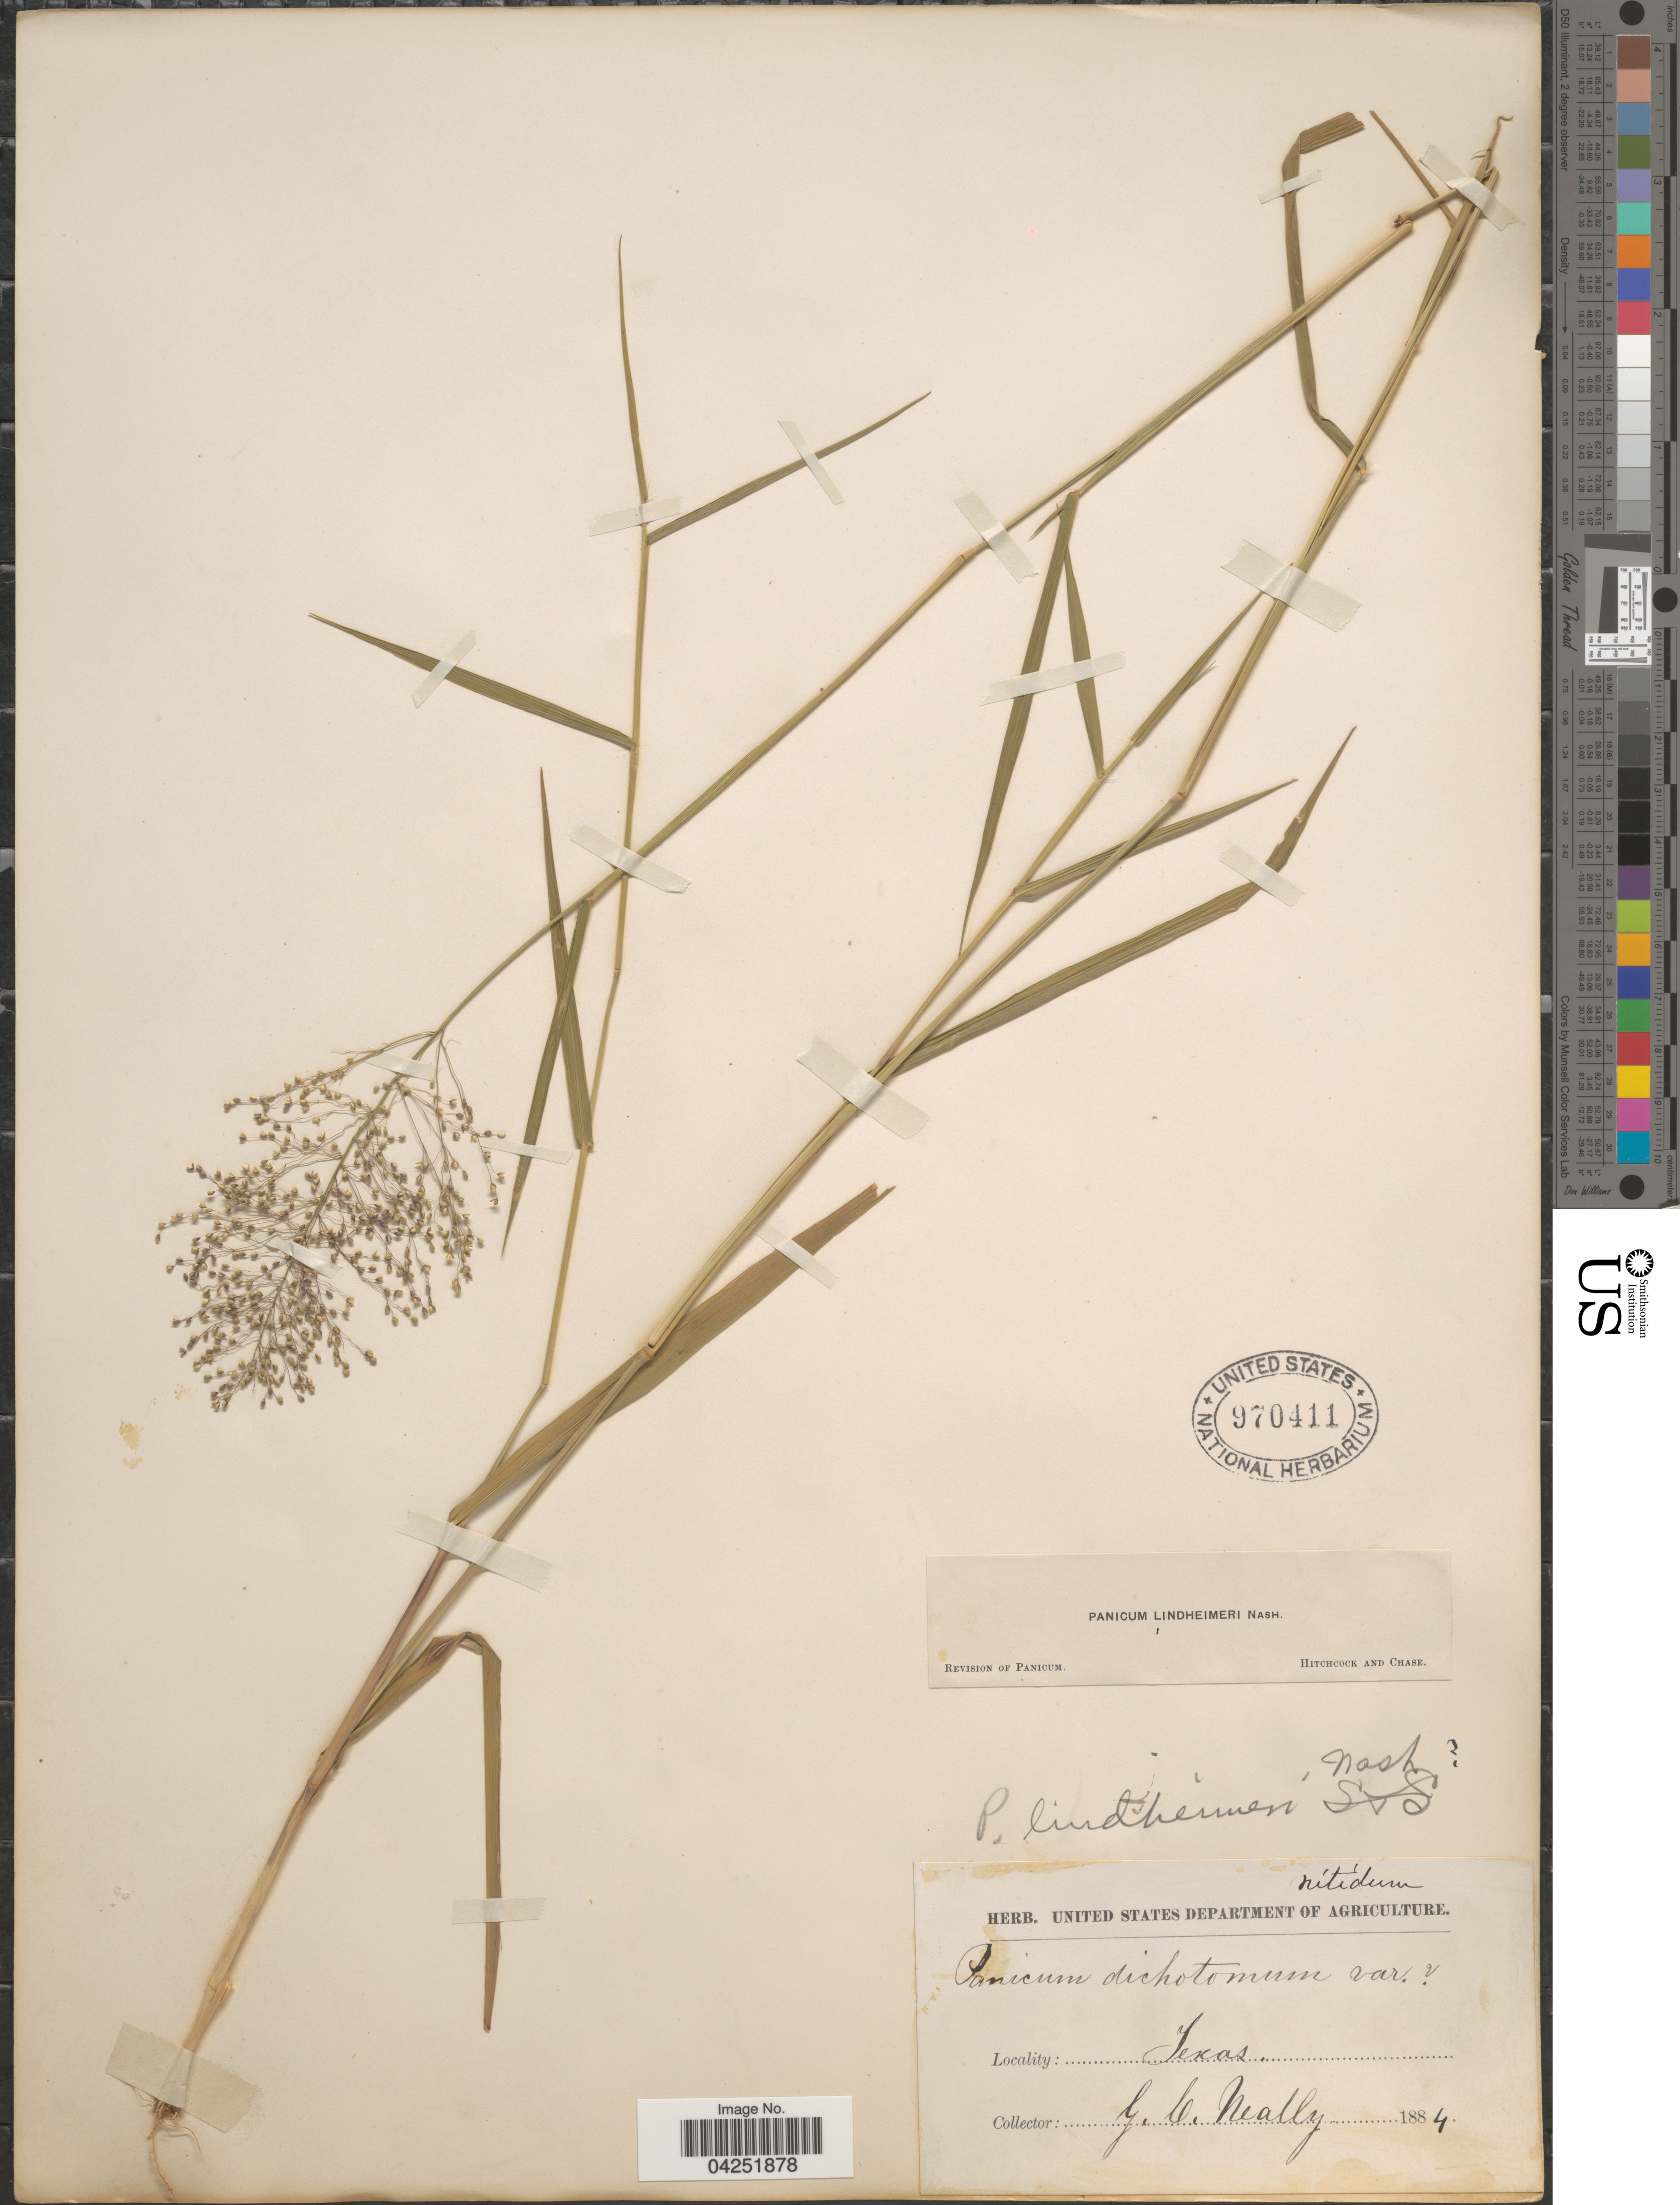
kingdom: Plantae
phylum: Tracheophyta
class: Liliopsida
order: Poales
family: Poaceae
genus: Dichanthelium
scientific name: Dichanthelium acuminatum var. lindheimeri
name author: (Nash) Gould & C.A. Clark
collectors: G. C. Nealley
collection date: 1884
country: United States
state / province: Texas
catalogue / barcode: US 970411